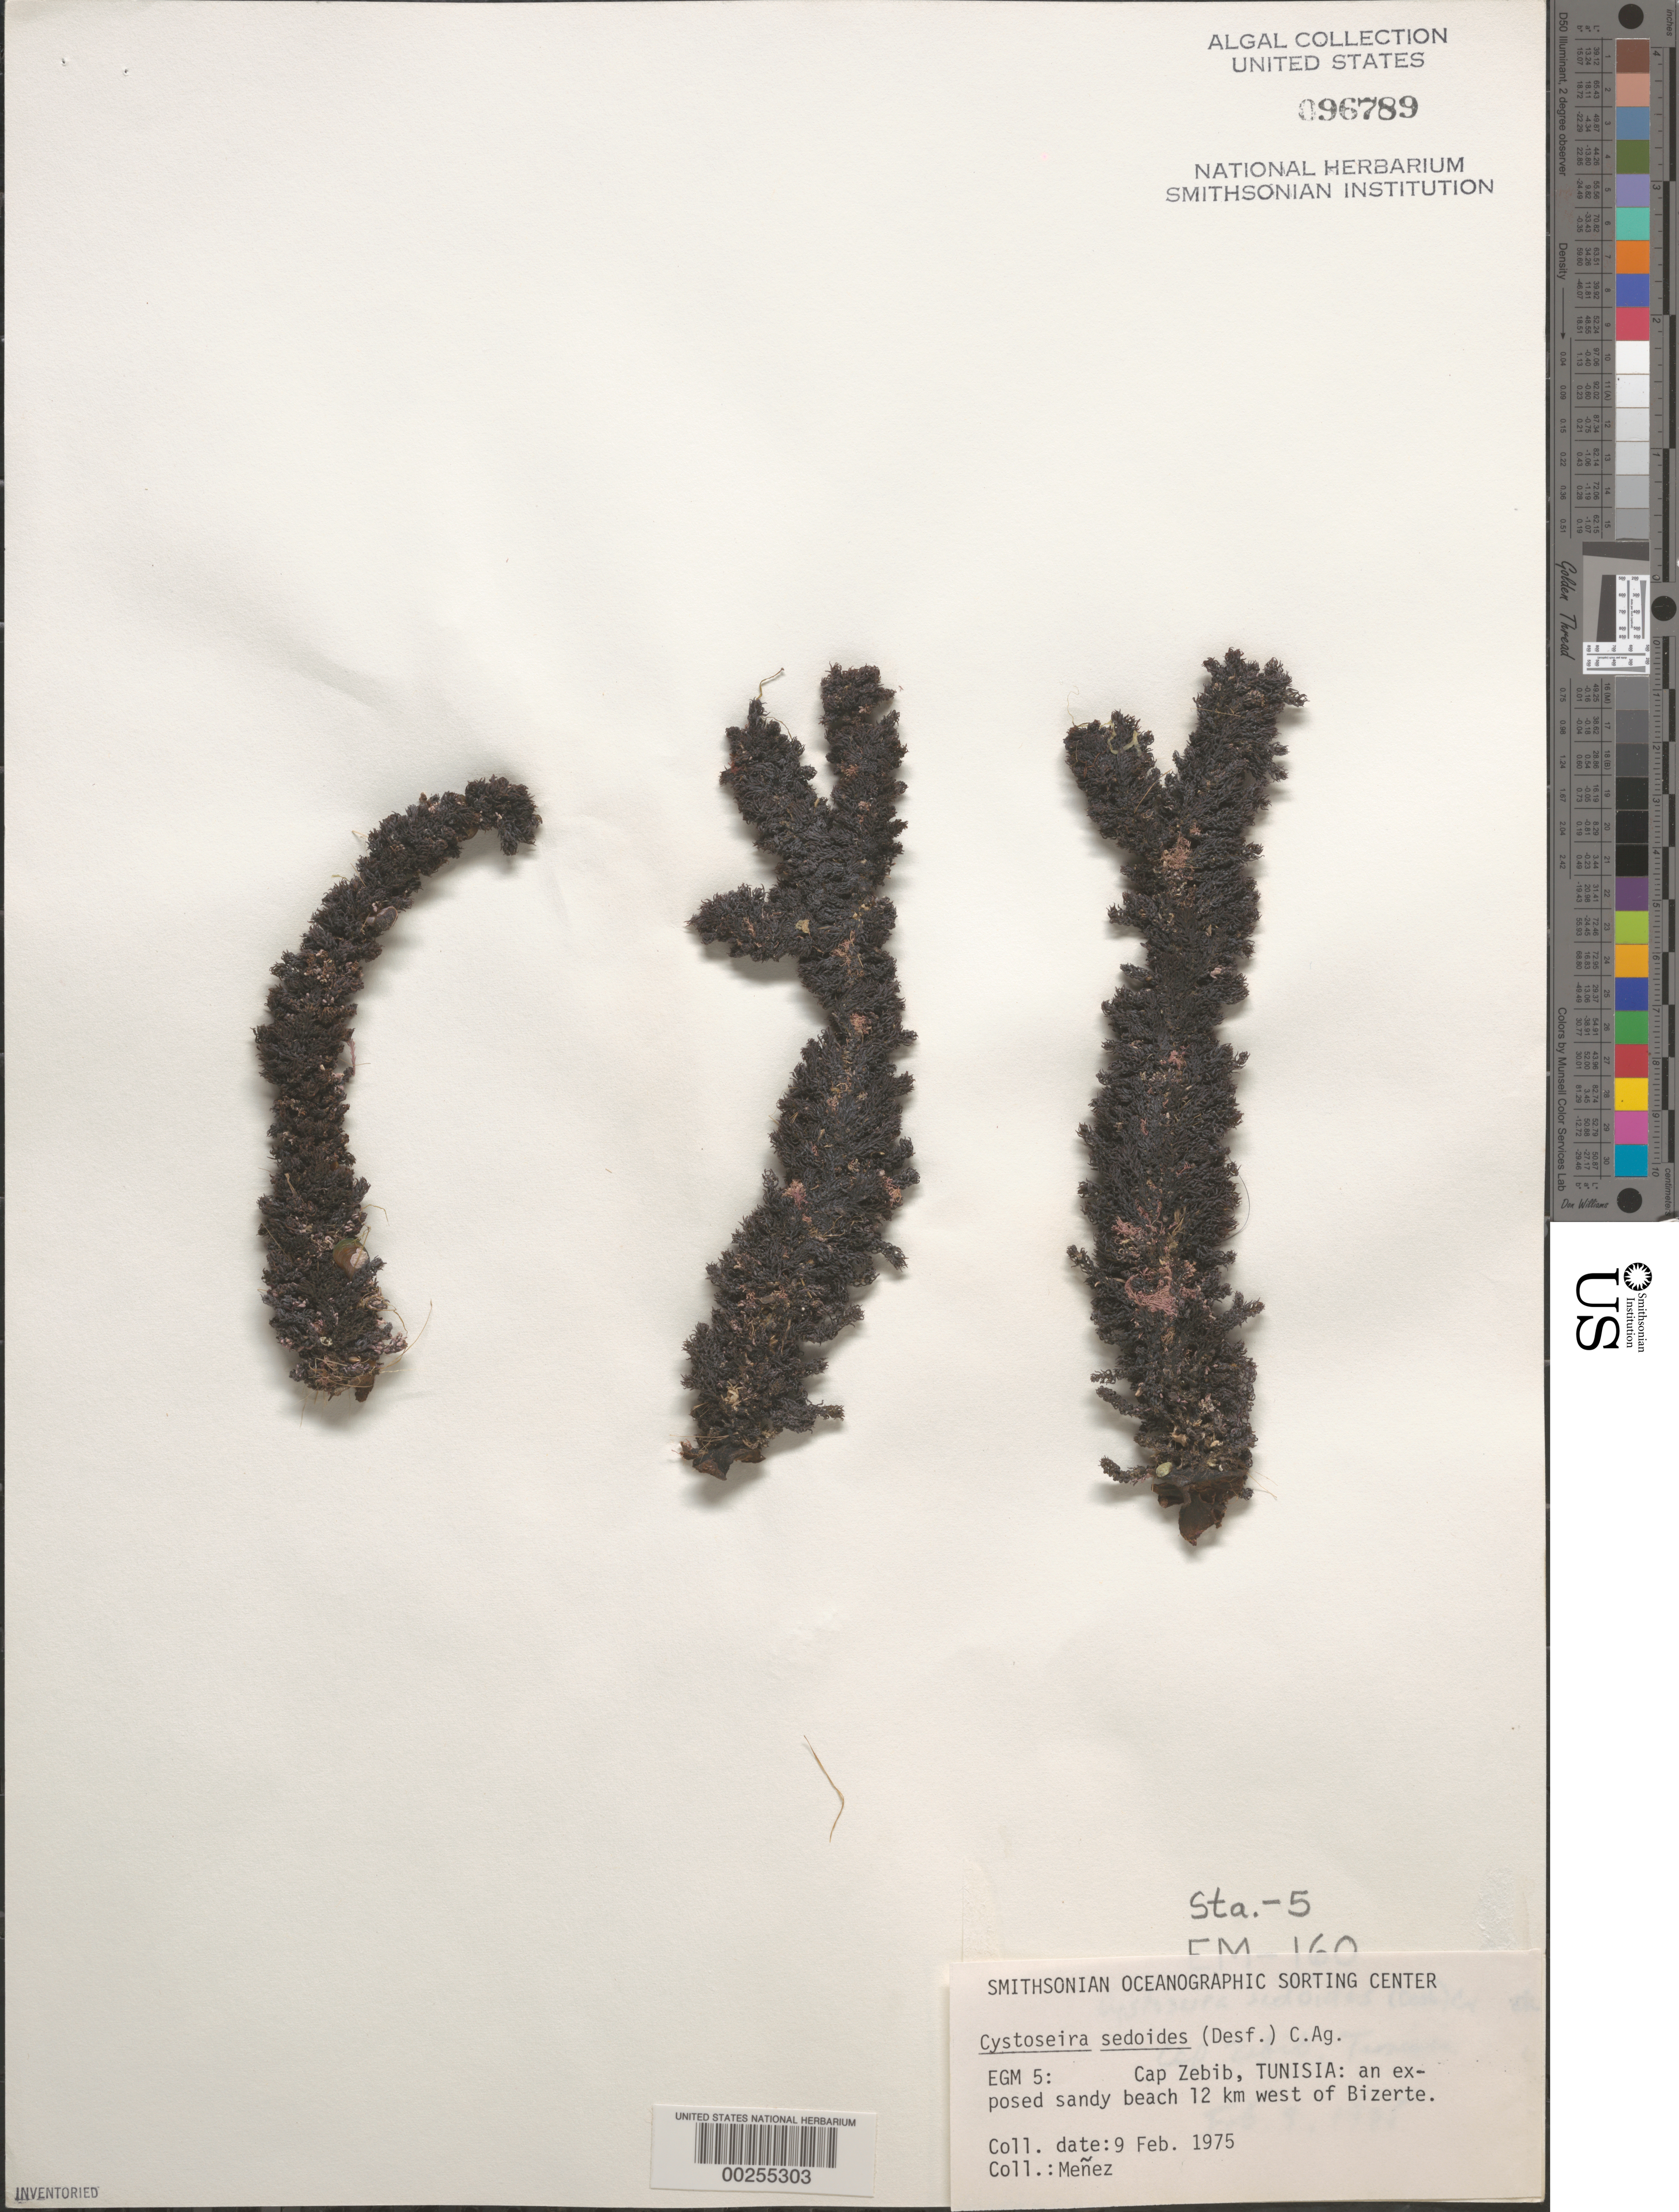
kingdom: Chromista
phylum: Ochrophyta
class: Phaeophyceae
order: Fucales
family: Sargassaceae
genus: Ericaria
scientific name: Ericaria sedoides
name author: Neiva & E.A. Serrão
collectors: Meñez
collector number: EGM 5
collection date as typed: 09 Feb 1975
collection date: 1975-02-09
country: Tunisia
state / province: Bizerte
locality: Cap Zebib 12 km west of Bizerte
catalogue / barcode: US 96789